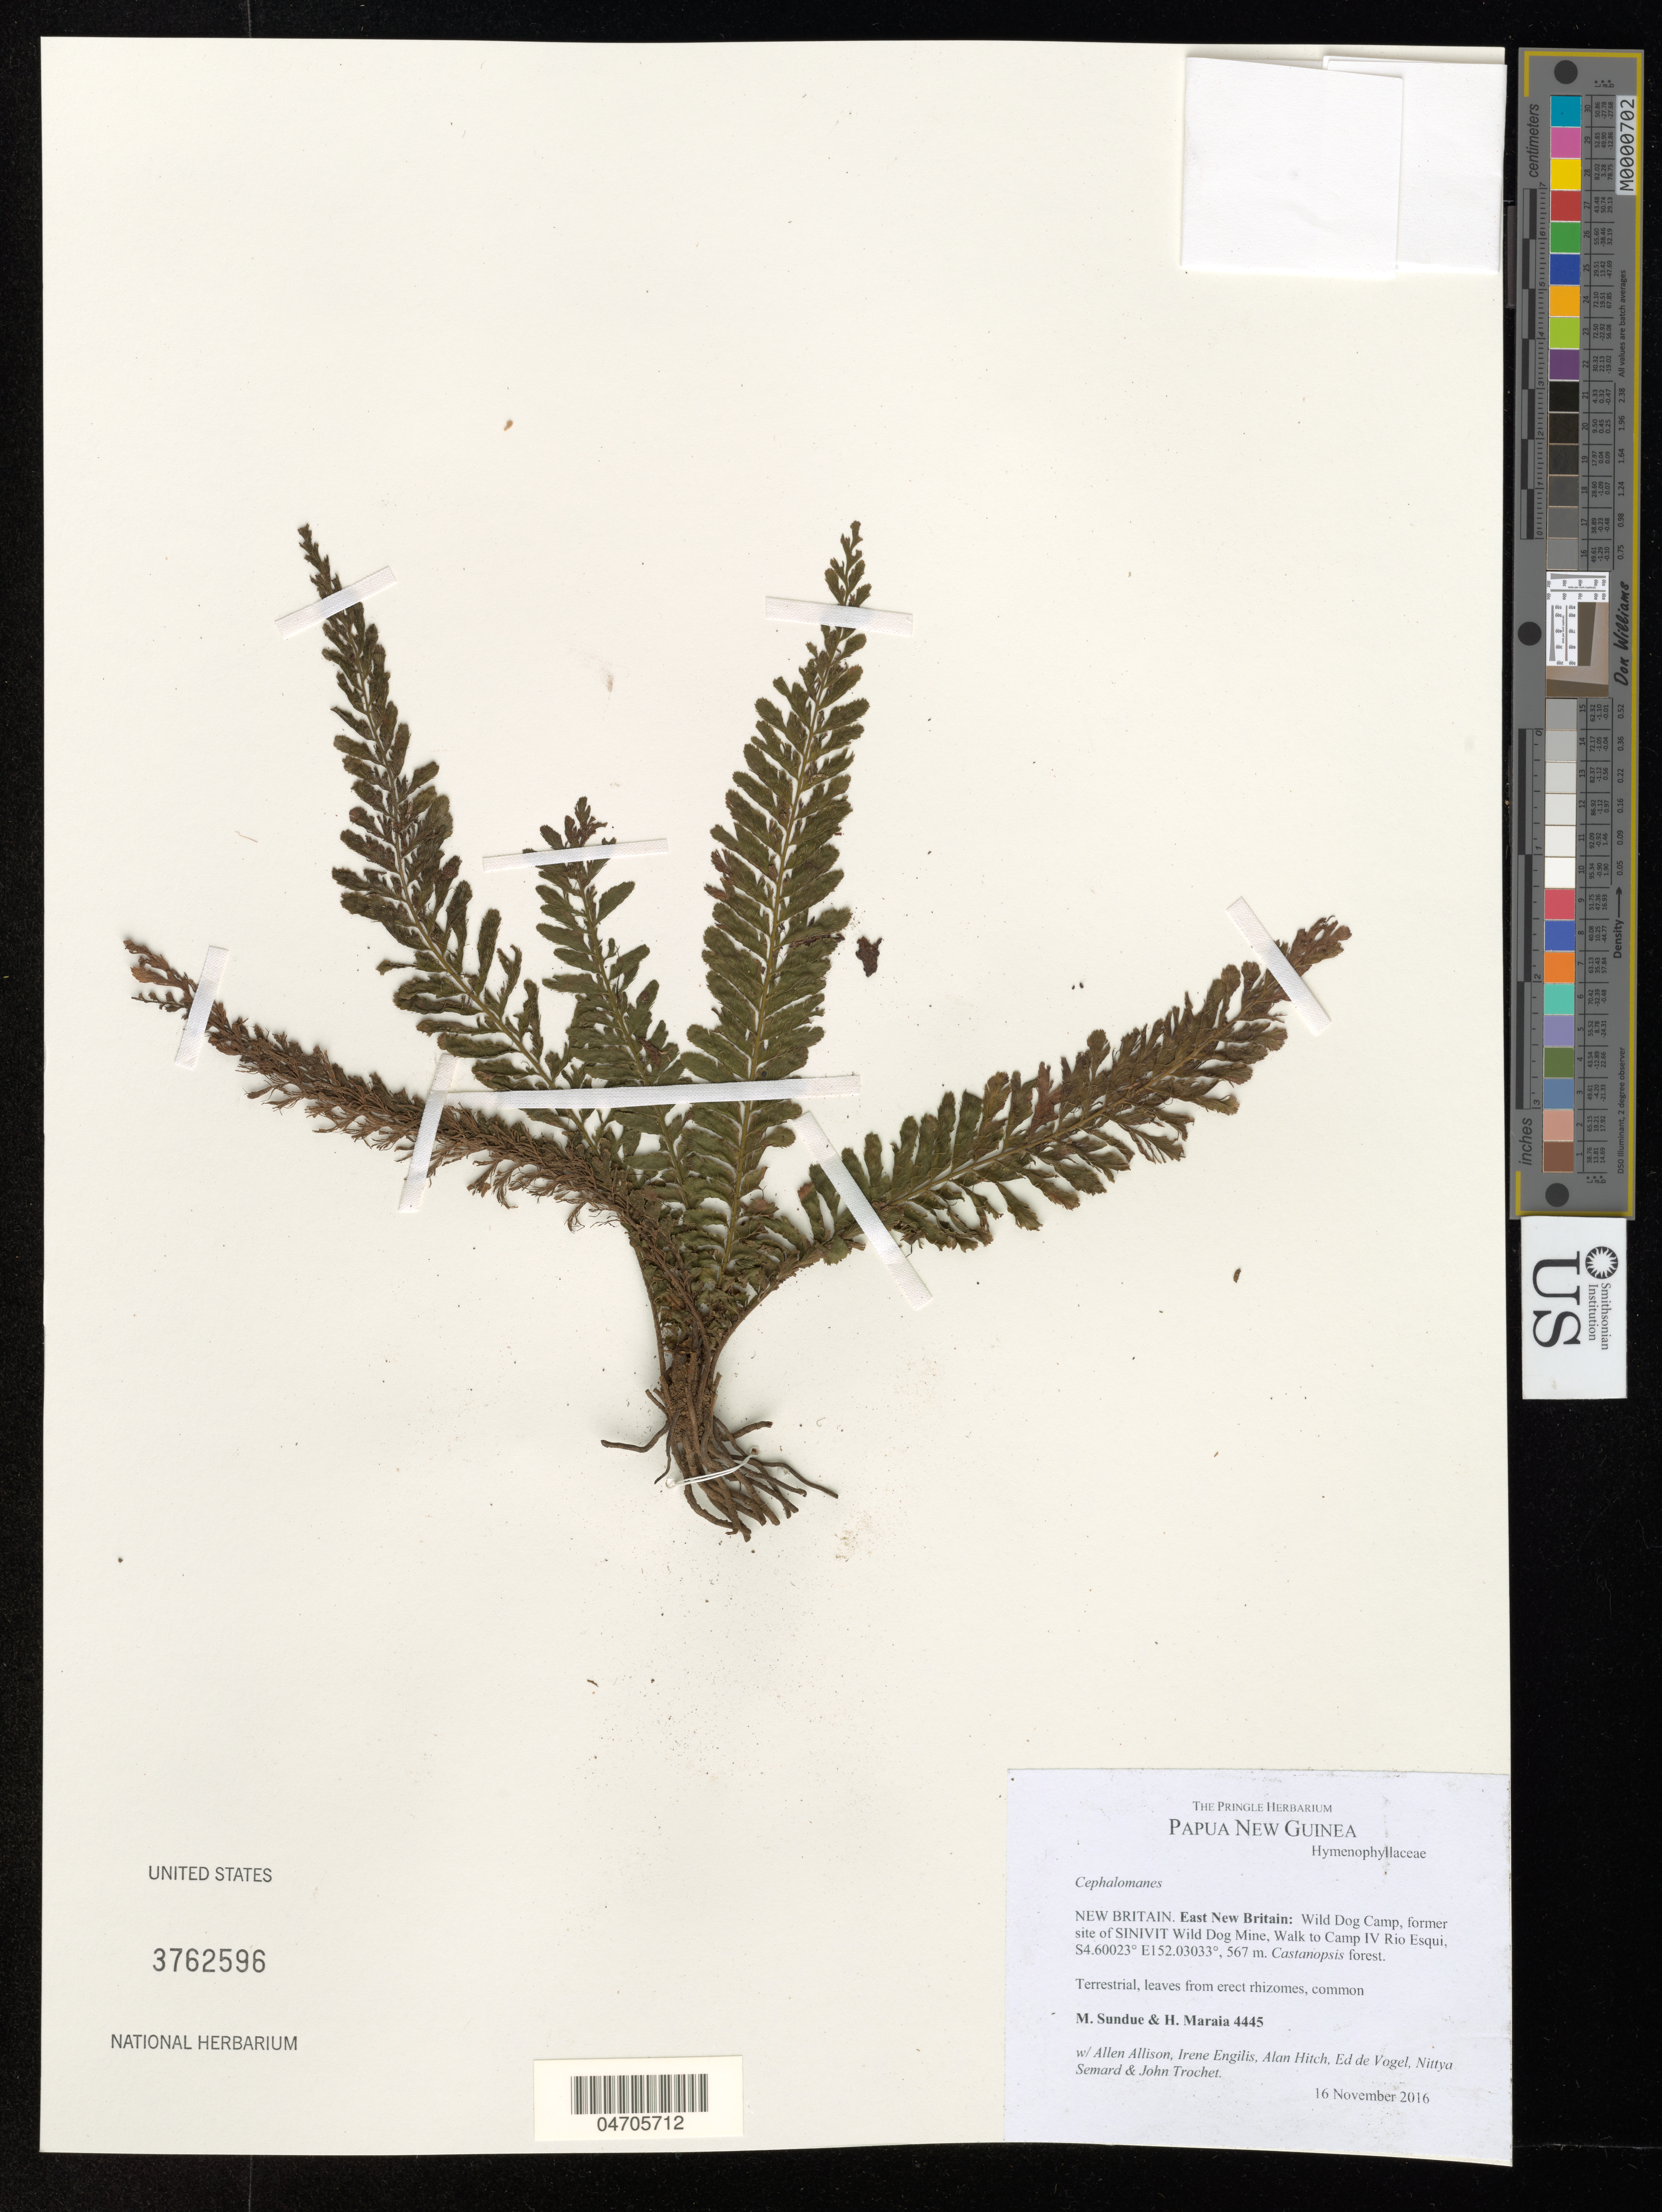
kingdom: Plantae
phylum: Tracheophyta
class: Polypodiopsida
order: Hymenophyllales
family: Hymenophyllaceae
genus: Cephalomanes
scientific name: Cephalomanes sp.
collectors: M. Sundue, H. Maraia, A. Allison & A. Garcia Jimenez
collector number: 4445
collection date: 2016-11-16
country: Papua New Guinea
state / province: East New Britain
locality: New Britain. Wild Dog Camp, former sire of SINIVIT Wild Dog Mine, Walk to Camp IV Rio Esqui.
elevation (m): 567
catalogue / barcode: US 3762596